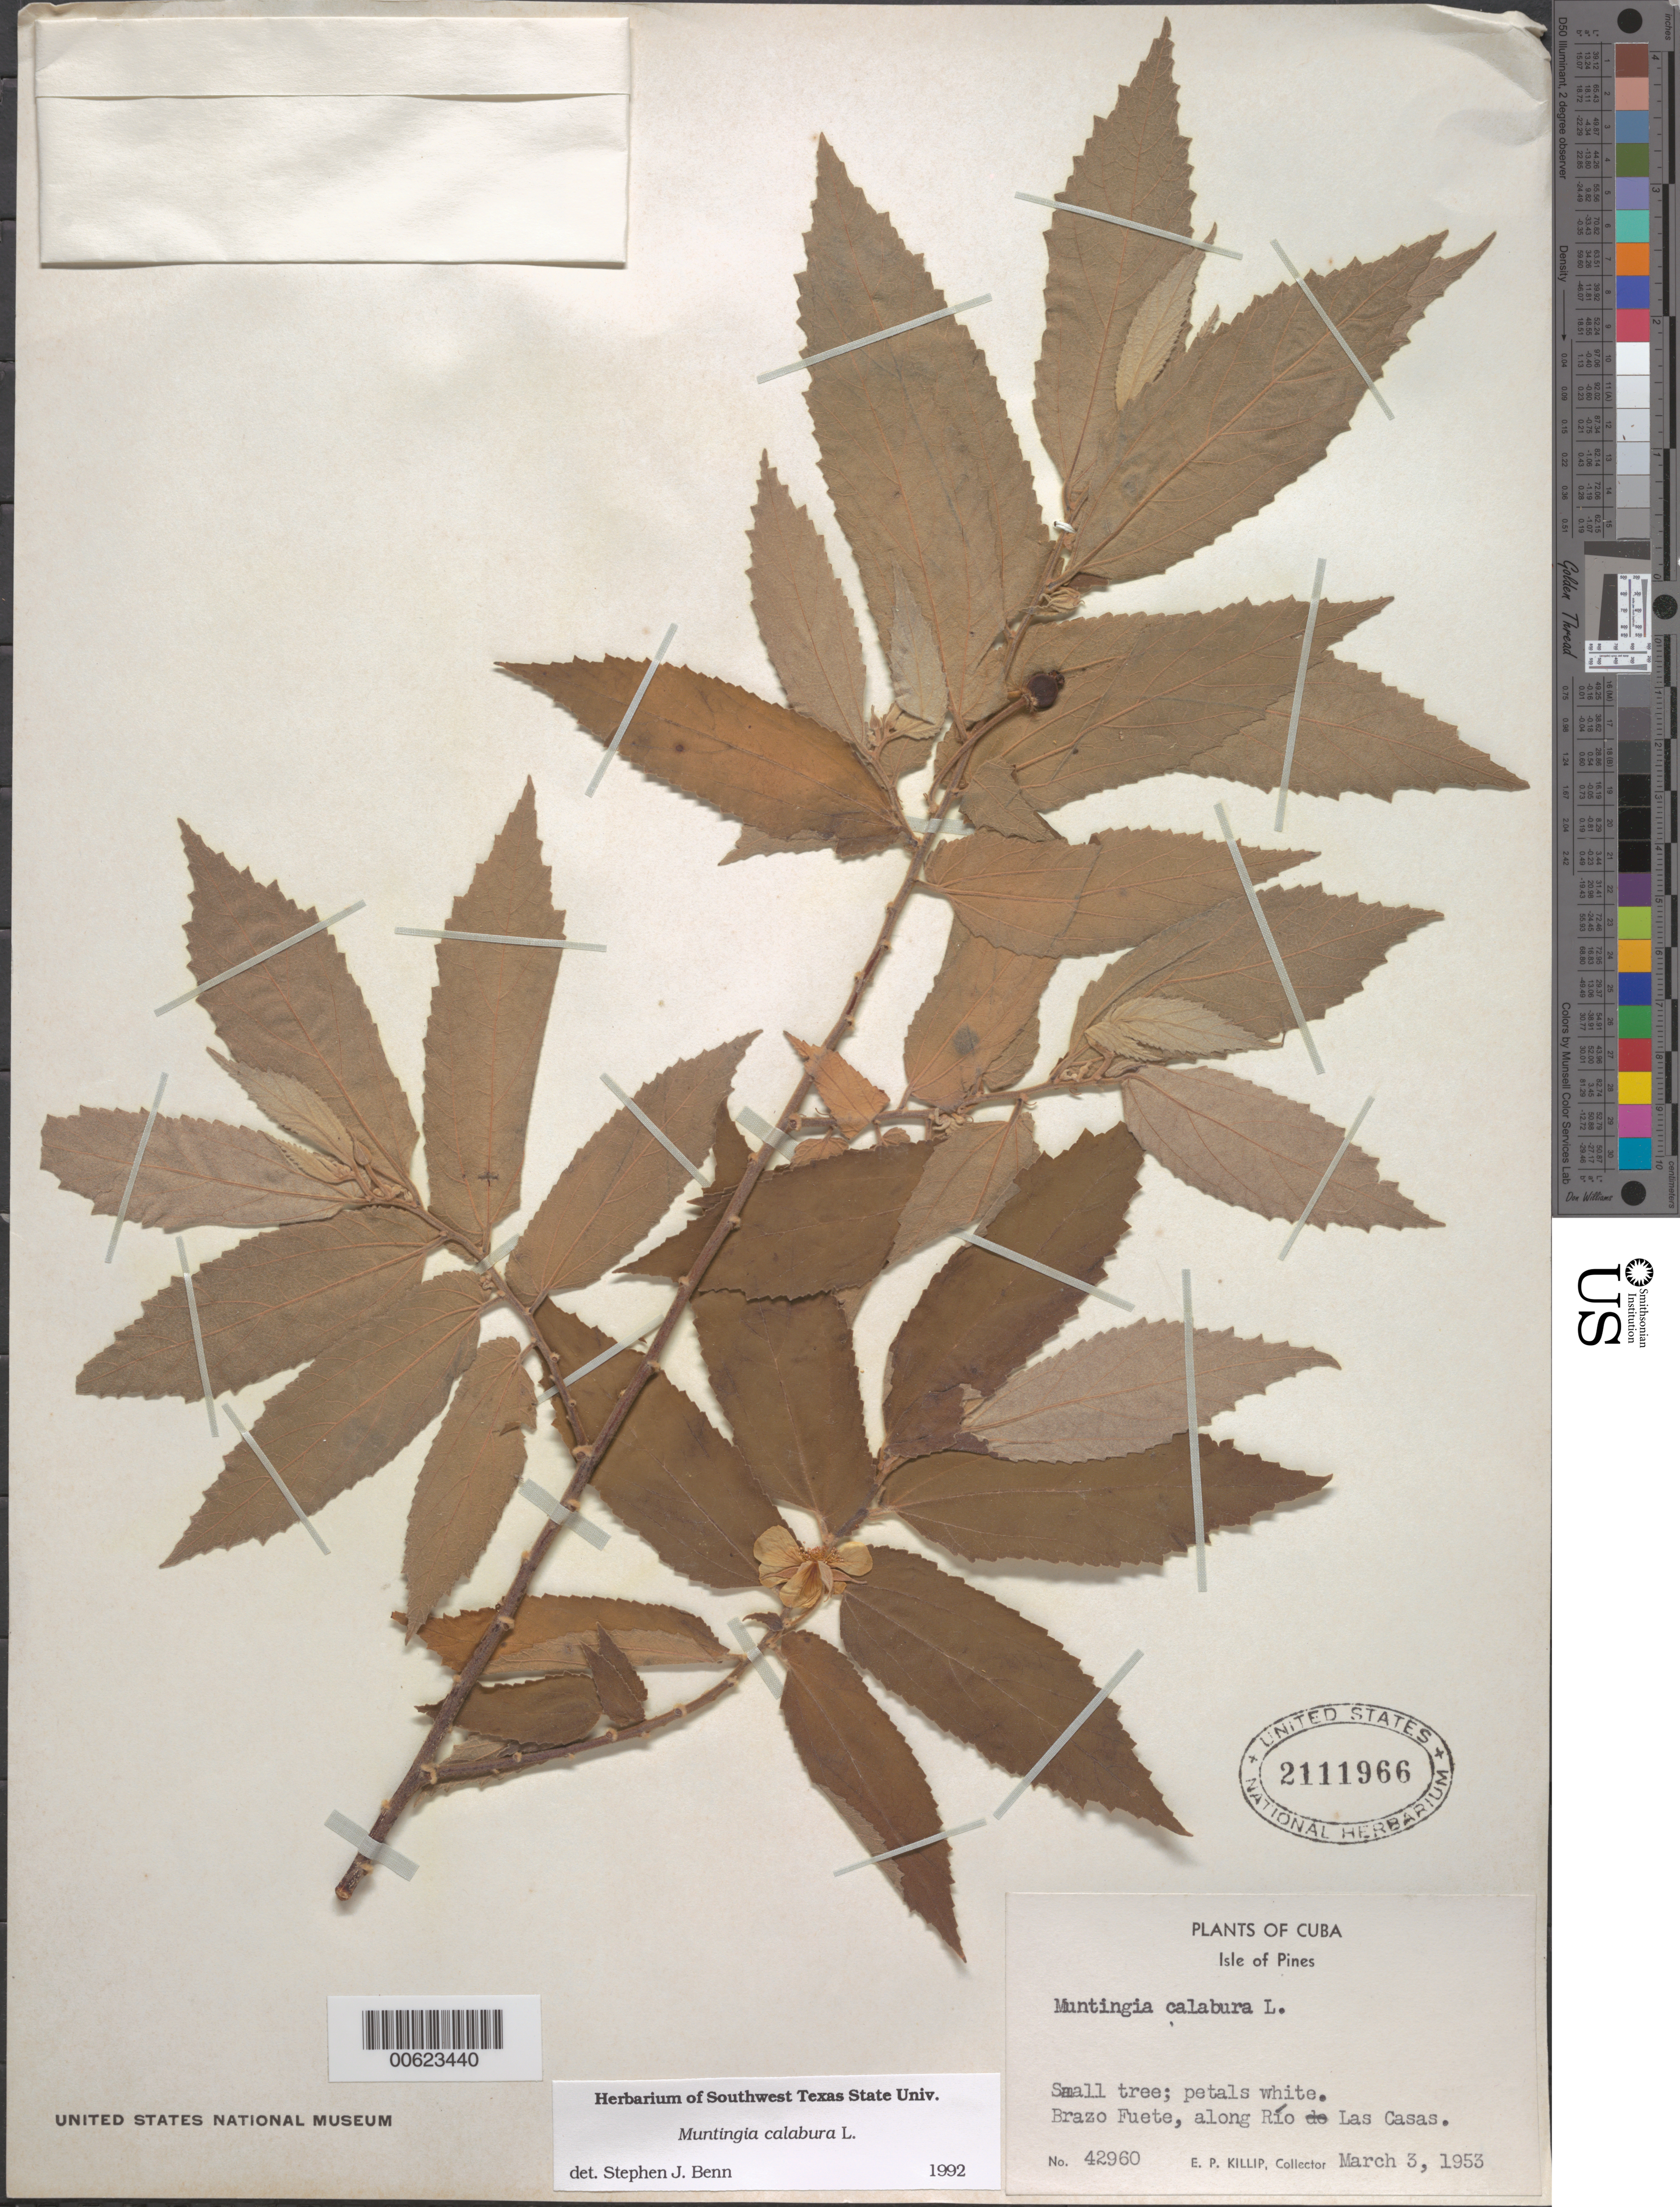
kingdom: Plantae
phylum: Tracheophyta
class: Magnoliopsida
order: Malvales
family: Muntingiaceae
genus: Muntingia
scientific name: Muntingia calabura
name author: L.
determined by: Benn, S. J.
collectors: E. P. Killip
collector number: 42960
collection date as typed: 03 Mar 1953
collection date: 1953-03-03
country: Cuba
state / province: Isla de La Juventud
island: Isla de La Juventud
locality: Brazo Fuete, along Río Las Casas. (Province originally recorded as Isla de Pinos.)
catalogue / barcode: US 2111966